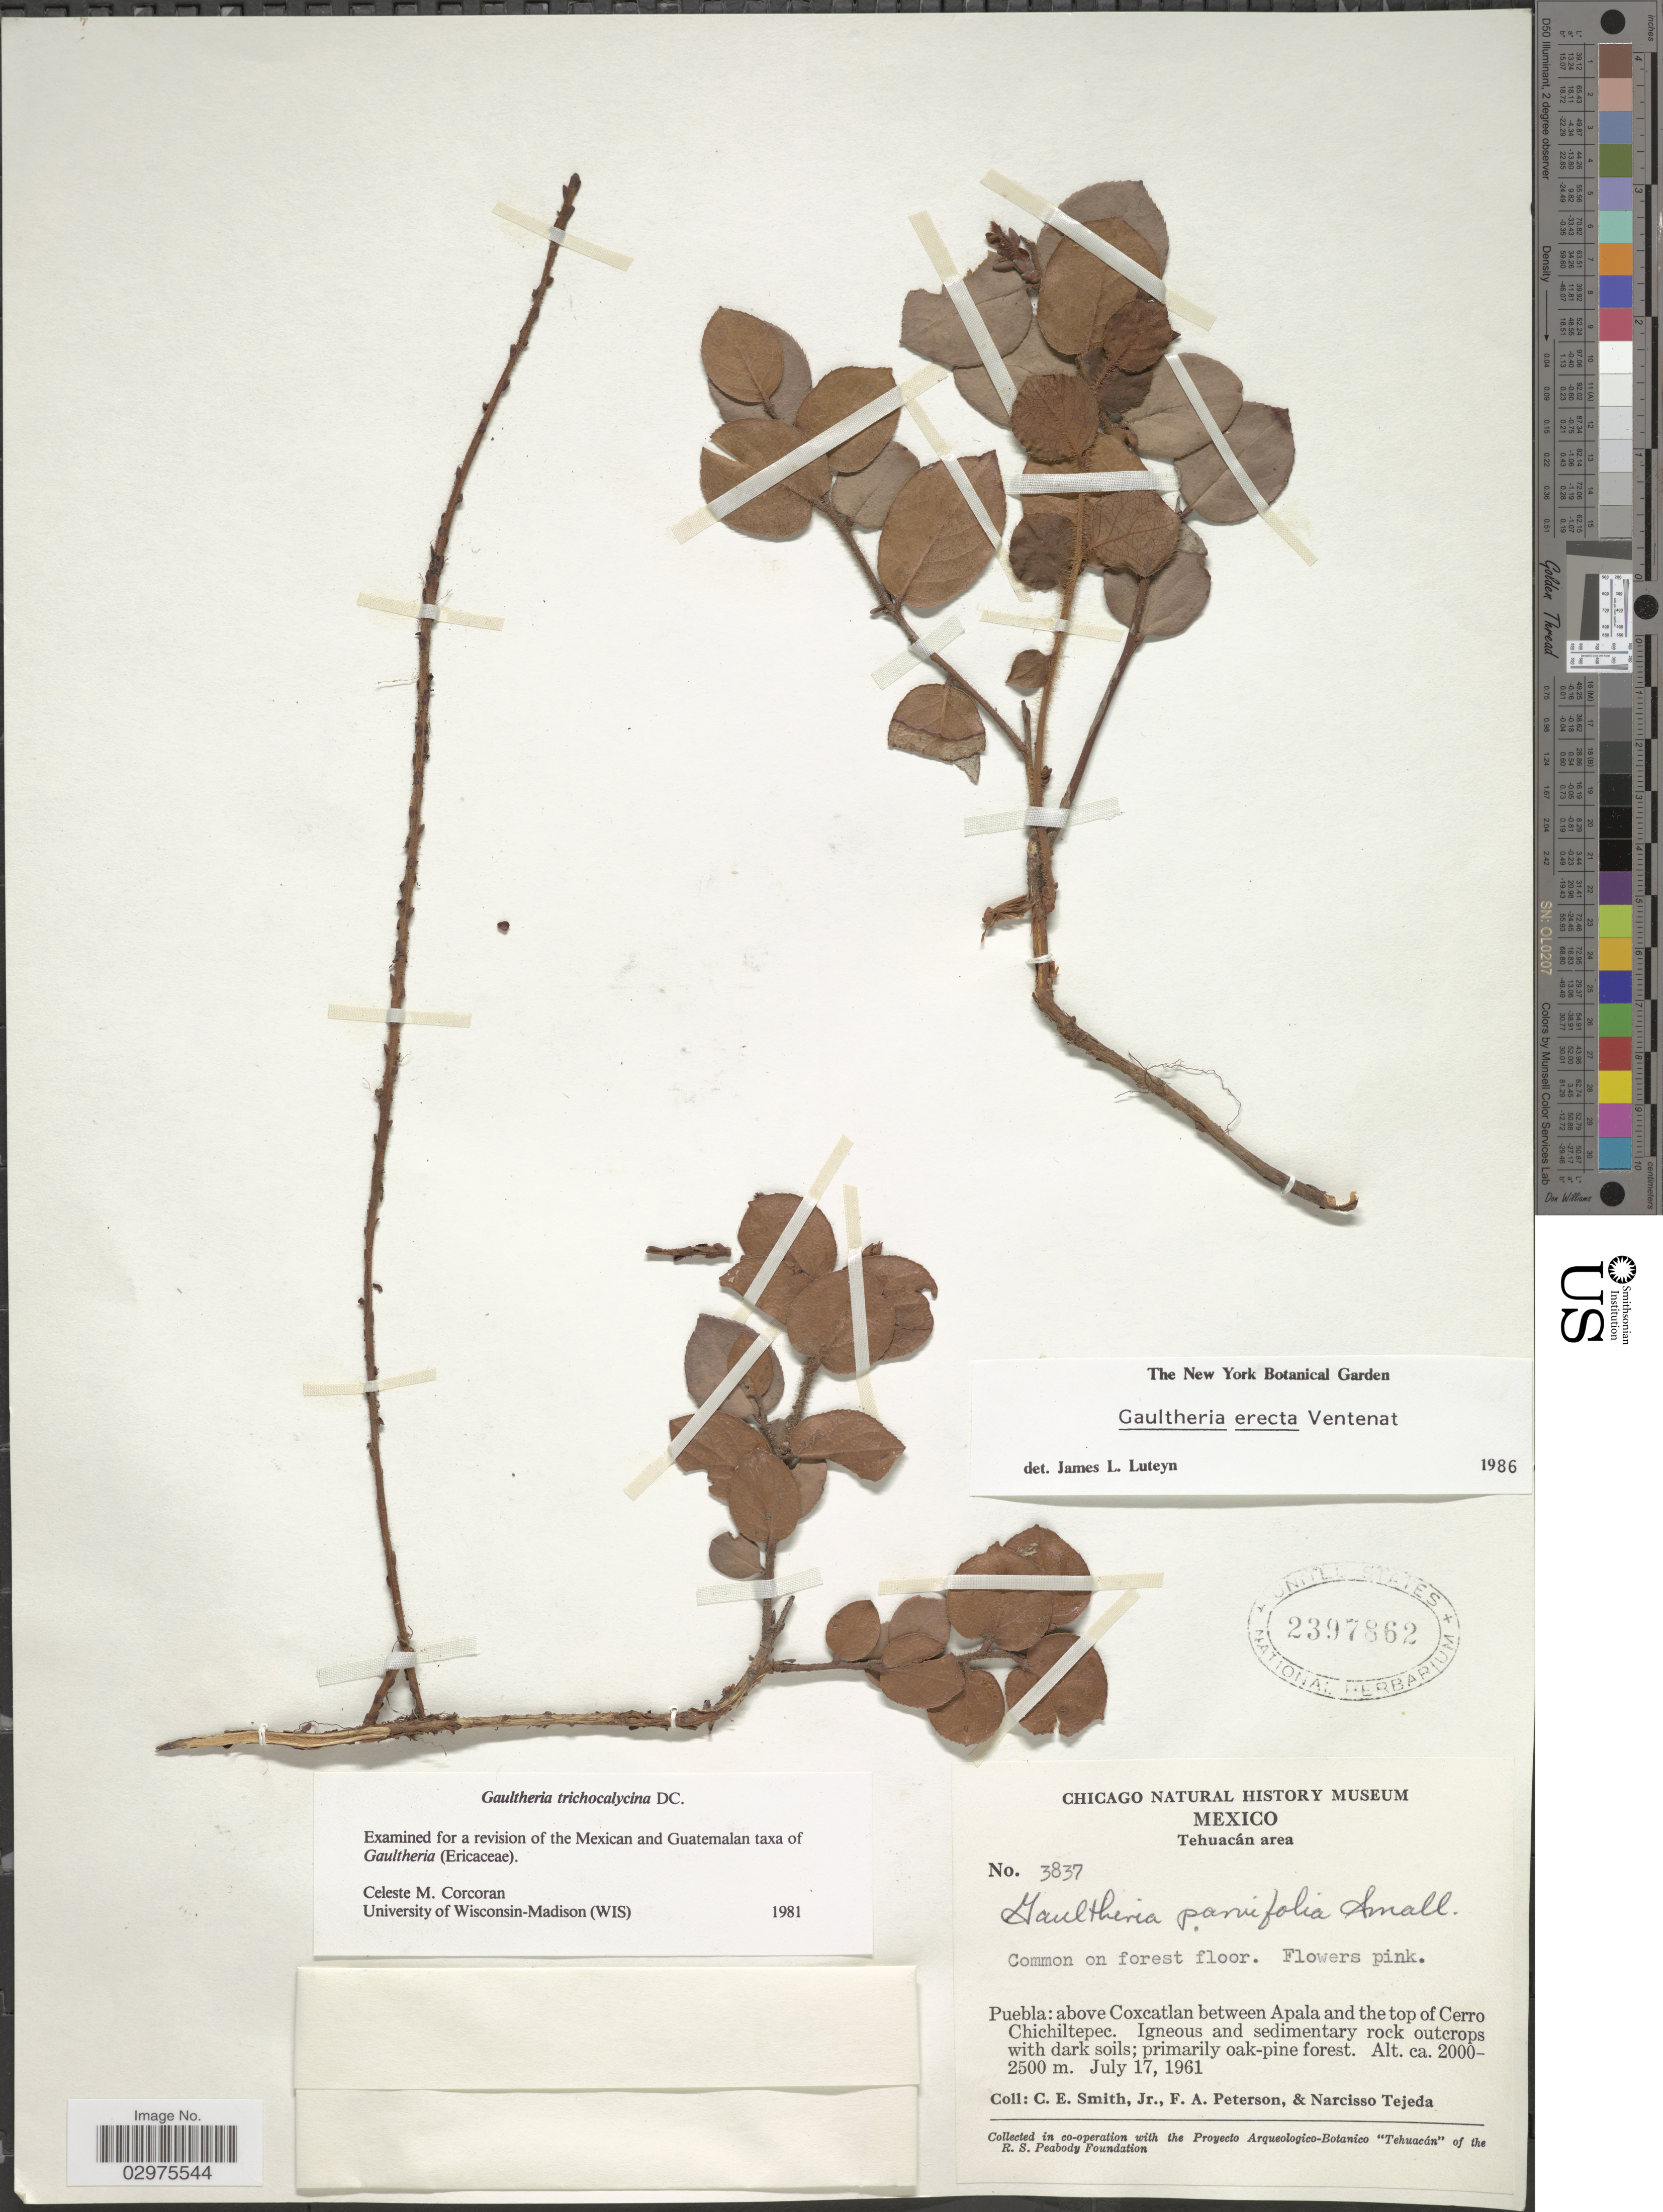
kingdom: Plantae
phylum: Tracheophyta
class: Magnoliopsida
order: Ericales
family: Ericaceae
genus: Gaultheria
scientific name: Gaultheria erecta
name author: Vent.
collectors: C. E. Smith Jr., F. A. Peterson & N. Tejeda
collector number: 3837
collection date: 1961-07-17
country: Mexico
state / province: Puebla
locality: Tehuacán area. Above Coxcatlan between Apala and the top of Cerro Chichiltepec.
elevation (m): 2000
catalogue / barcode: US 2397862